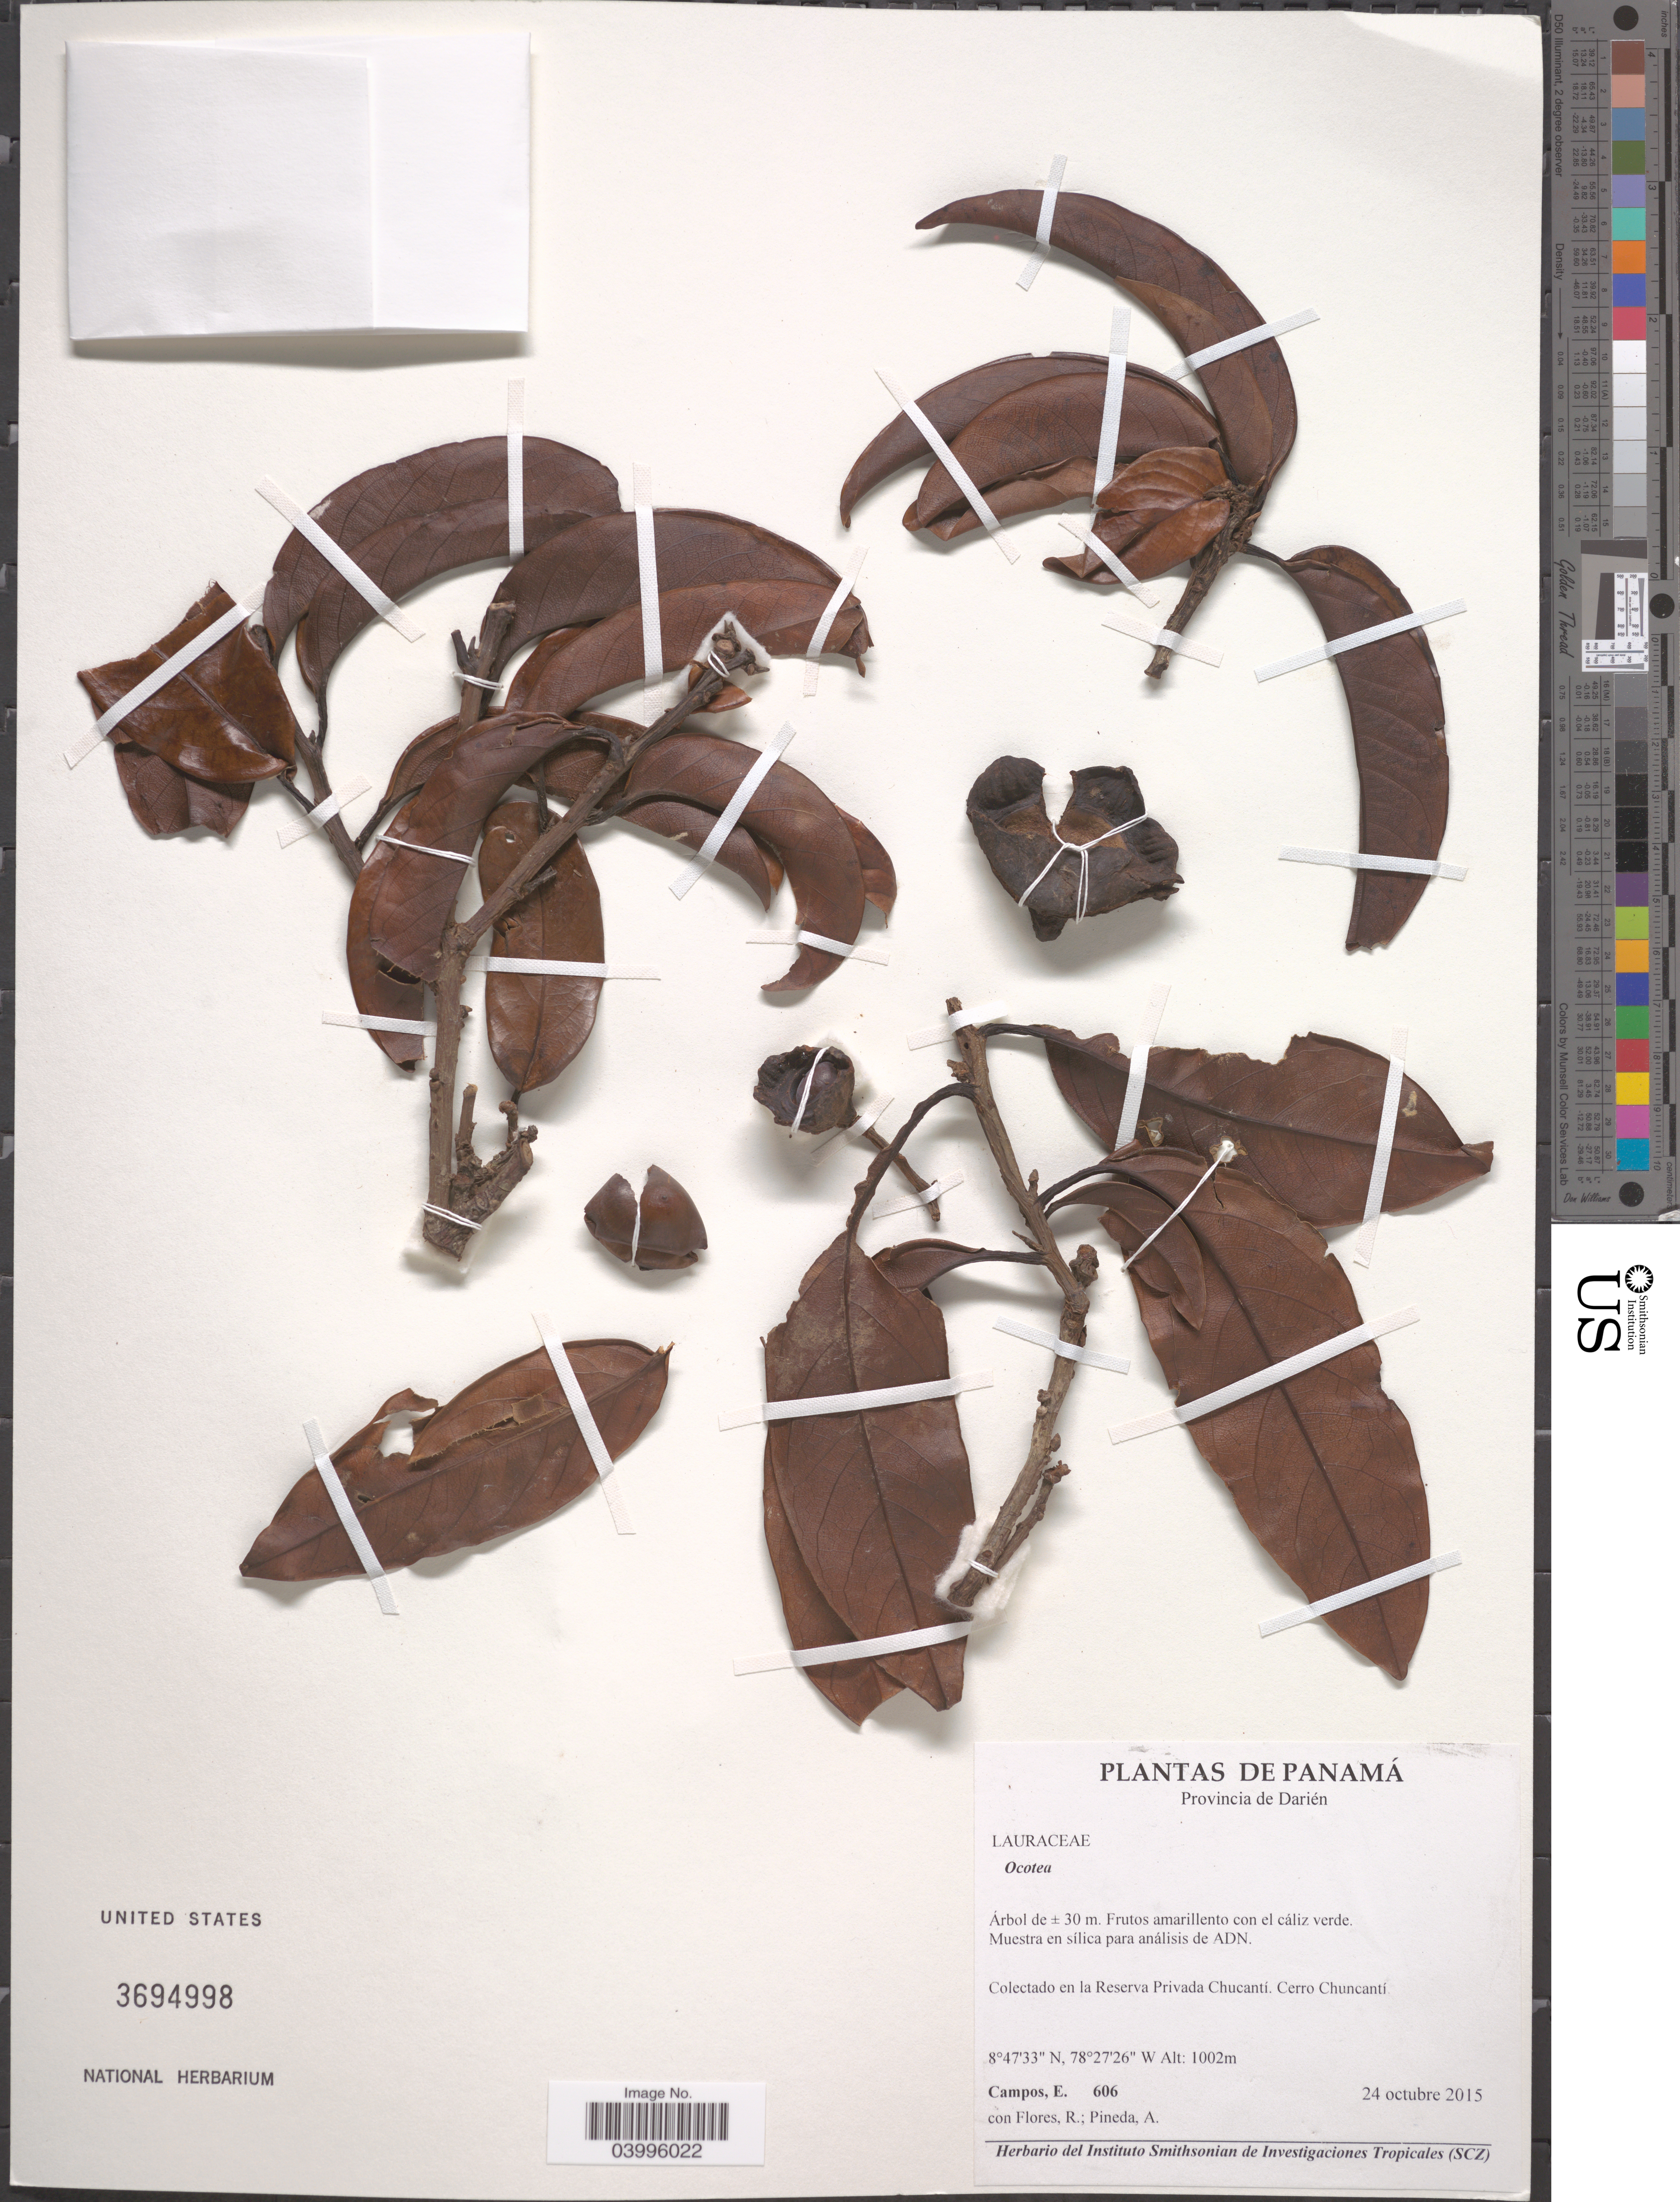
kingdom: Plantae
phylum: Tracheophyta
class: Magnoliopsida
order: Laurales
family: Lauraceae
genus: Ocotea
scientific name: Ocotea sp.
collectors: E. Campos, R. Flores & A. Pineda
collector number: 606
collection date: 2015-10-24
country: Panama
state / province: Darien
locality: En la Reserva Privada Chucantí. Cerro Chuncantí.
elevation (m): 1002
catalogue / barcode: US 3694998